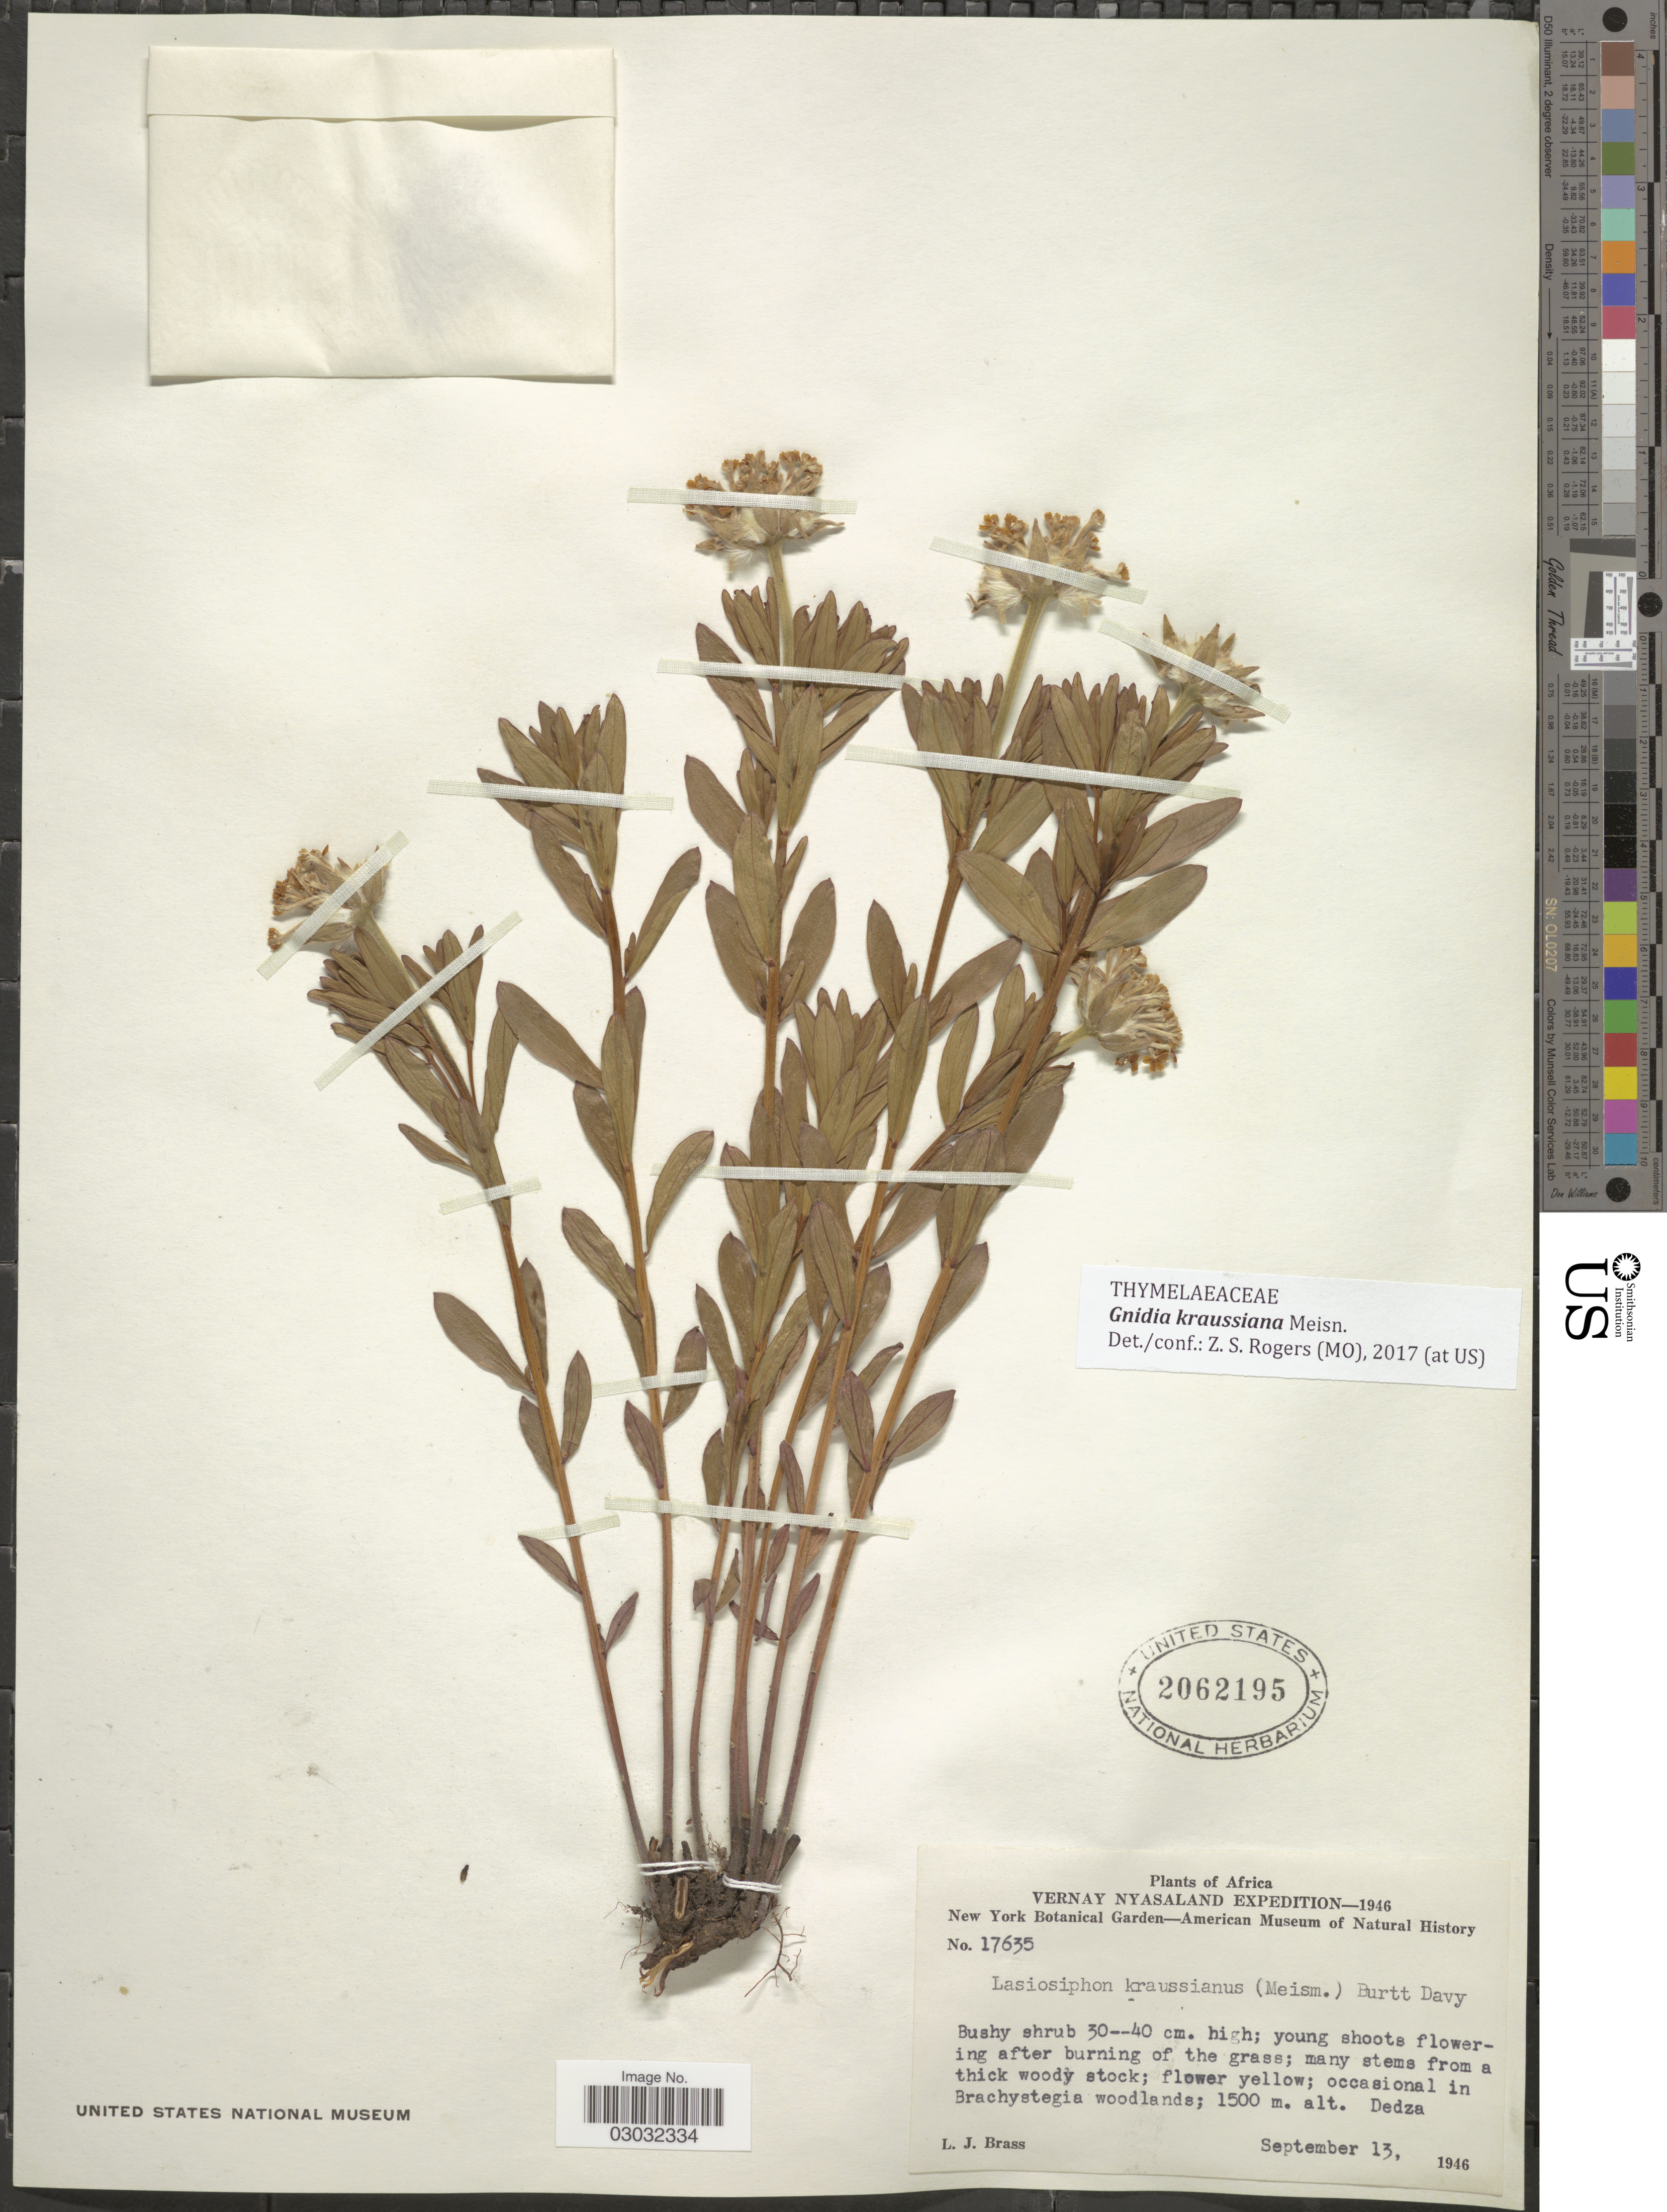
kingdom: Plantae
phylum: Tracheophyta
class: Magnoliopsida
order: Malvales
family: Thymelaeaceae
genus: Lasiosiphon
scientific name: Lasiosiphon kraussianus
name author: (Meisn.) Meisn.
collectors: L. J. Brass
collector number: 17635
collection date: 1946-09-13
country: Malawi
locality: Vernay Nyasaland. Dedza.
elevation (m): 1500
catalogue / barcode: US 2062195